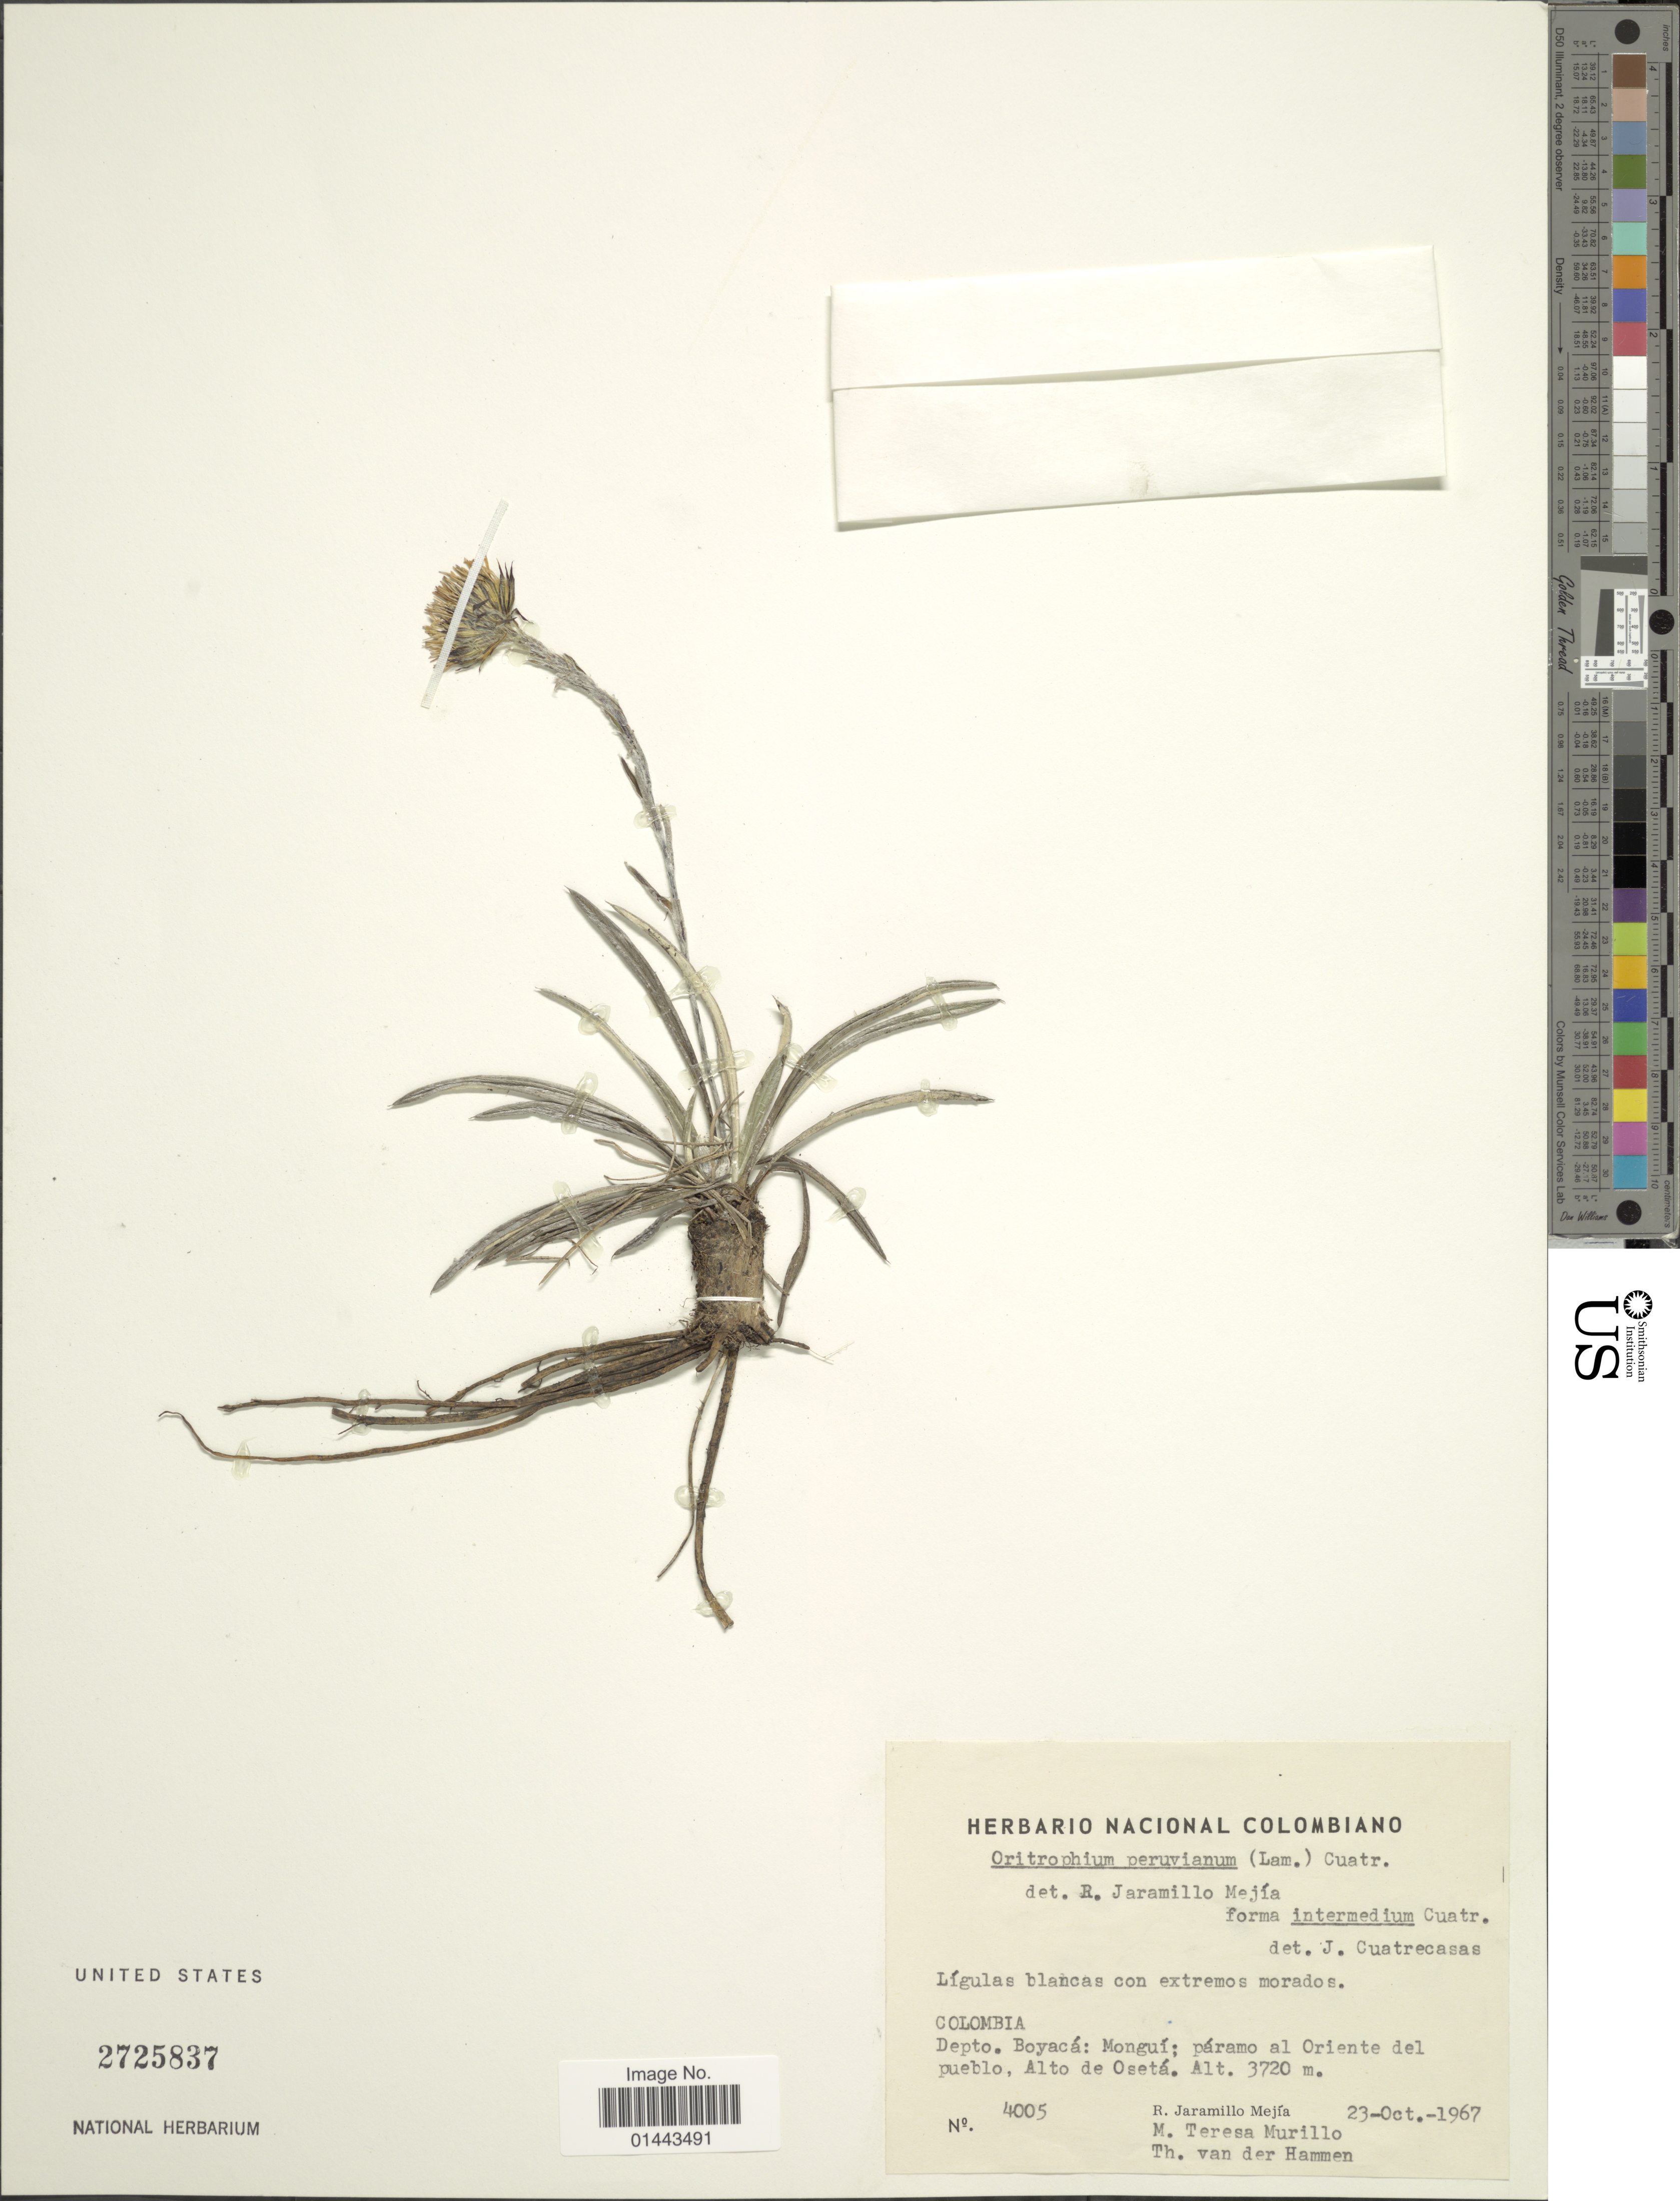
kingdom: Plantae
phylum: Tracheophyta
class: Magnoliopsida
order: Asterales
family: Asteraceae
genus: Oritrophium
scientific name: Oritrophium peruvianum f. intermedium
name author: Cuatrec.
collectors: R. Jaramillo M., M. Murillo & T. Hammen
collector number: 4005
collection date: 1967-10-23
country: Colombia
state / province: Boyacá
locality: Monguí; paramo al Oriente del pueblo, Alto de Ozeta.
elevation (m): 3720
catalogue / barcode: US 2725837